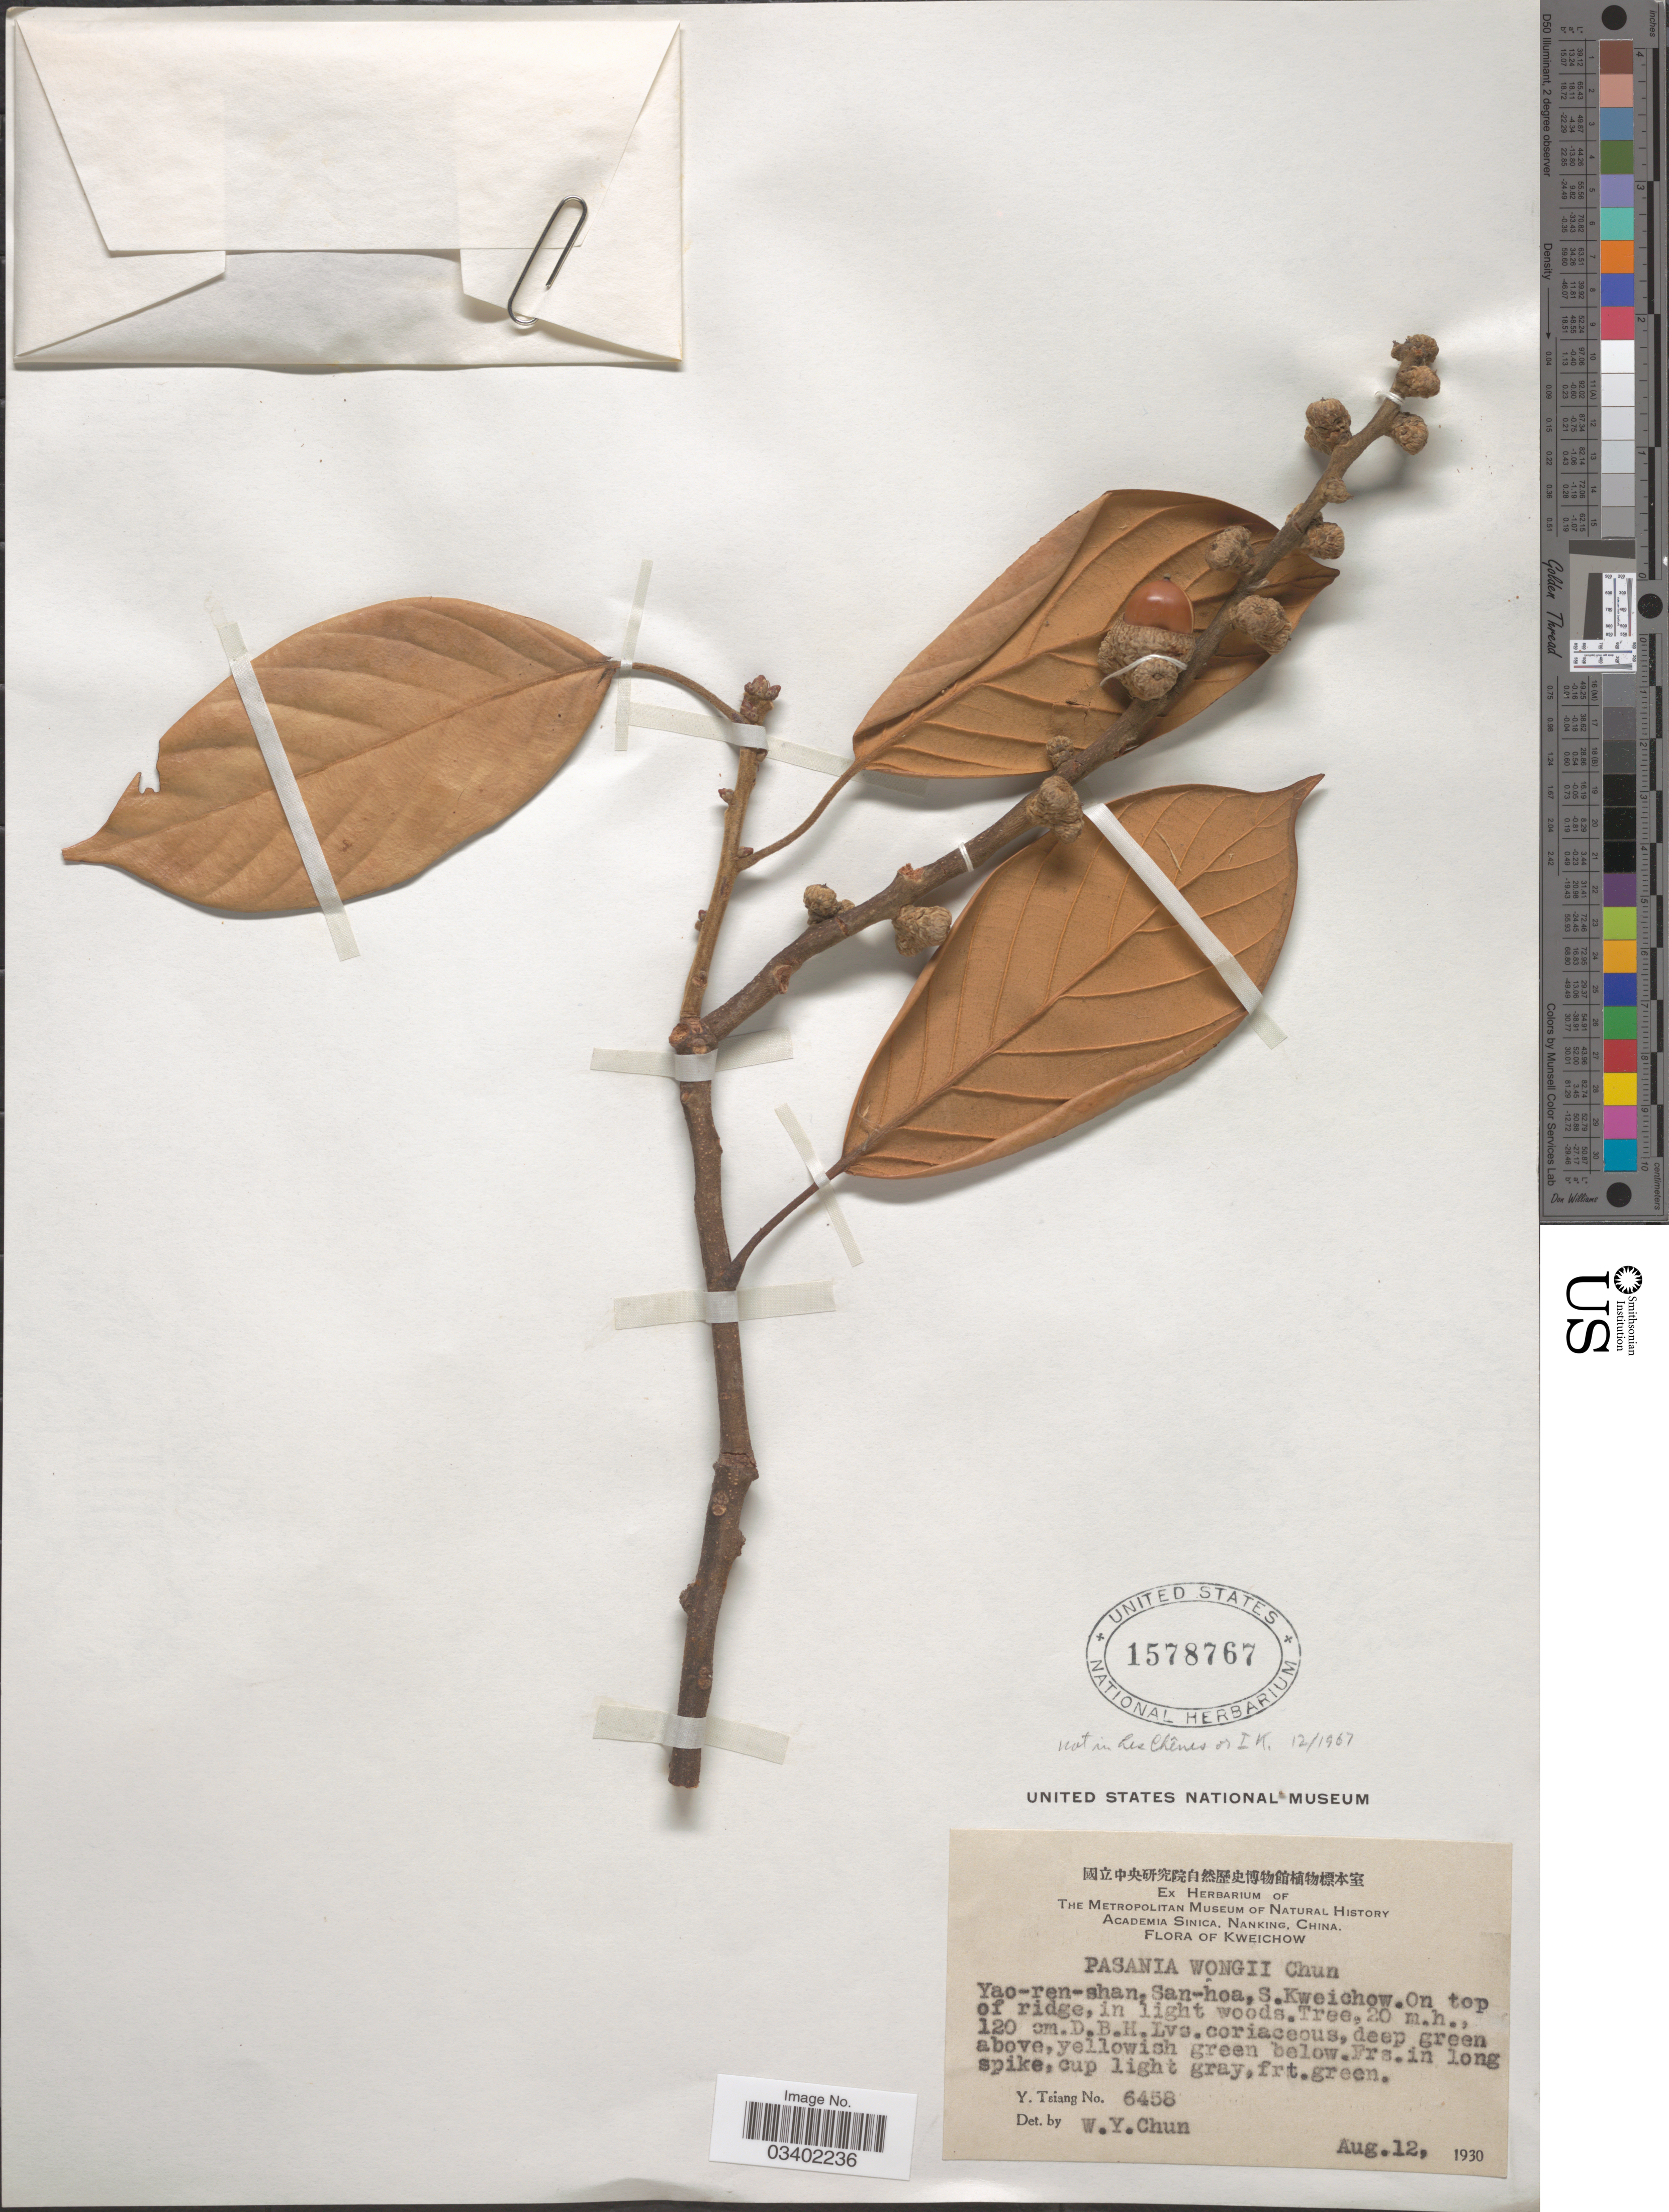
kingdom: Plantae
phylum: Tracheophyta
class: Magnoliopsida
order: Fagales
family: Fagaceae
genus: Lithocarpus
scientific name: Lithocarpus sp.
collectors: Y. Tsiang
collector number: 6458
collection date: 1930-08-12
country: China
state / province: Guizhou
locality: Kweichow. Yao-ren-shan, San-hoa, S. Kweichow.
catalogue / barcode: US 1578767